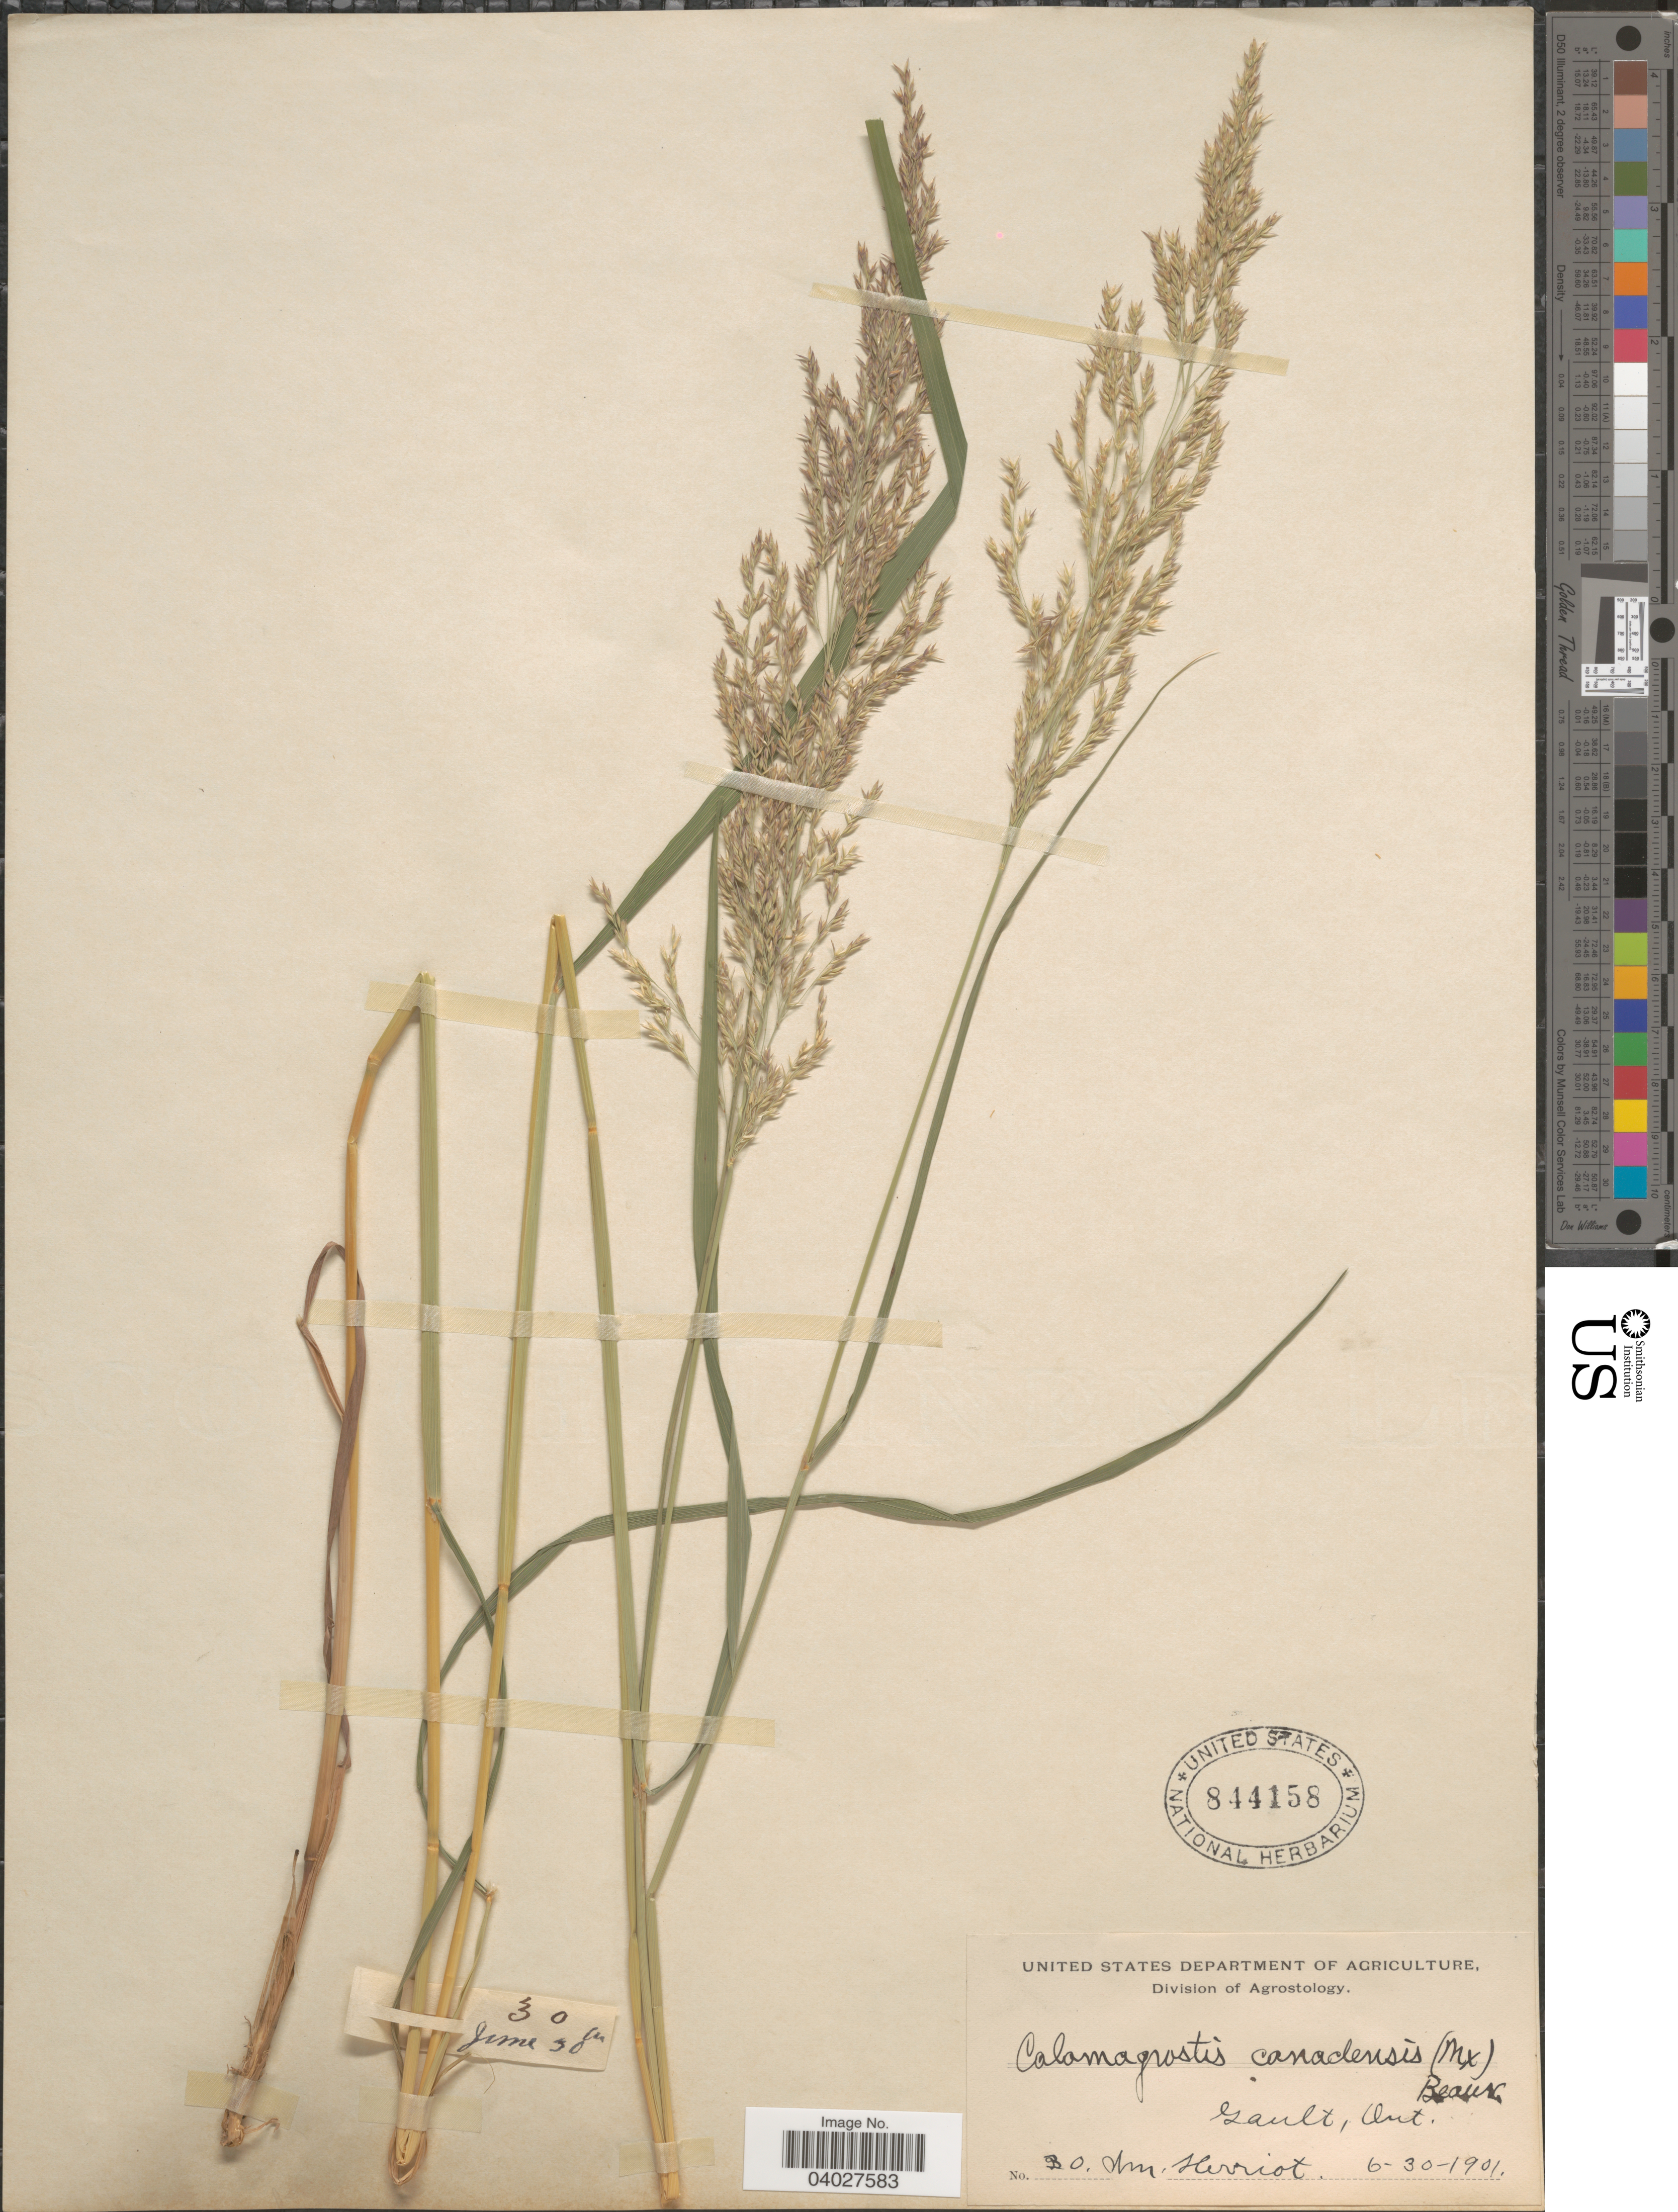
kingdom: Plantae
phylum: Tracheophyta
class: Liliopsida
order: Poales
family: Poaceae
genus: Calamagrostis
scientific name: Calamagrostis canadensis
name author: (Michx.) P. Beauv.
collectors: W. Herriot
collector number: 30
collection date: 1901-06-30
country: Canada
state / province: Ontario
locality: Gault.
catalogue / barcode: US 844158